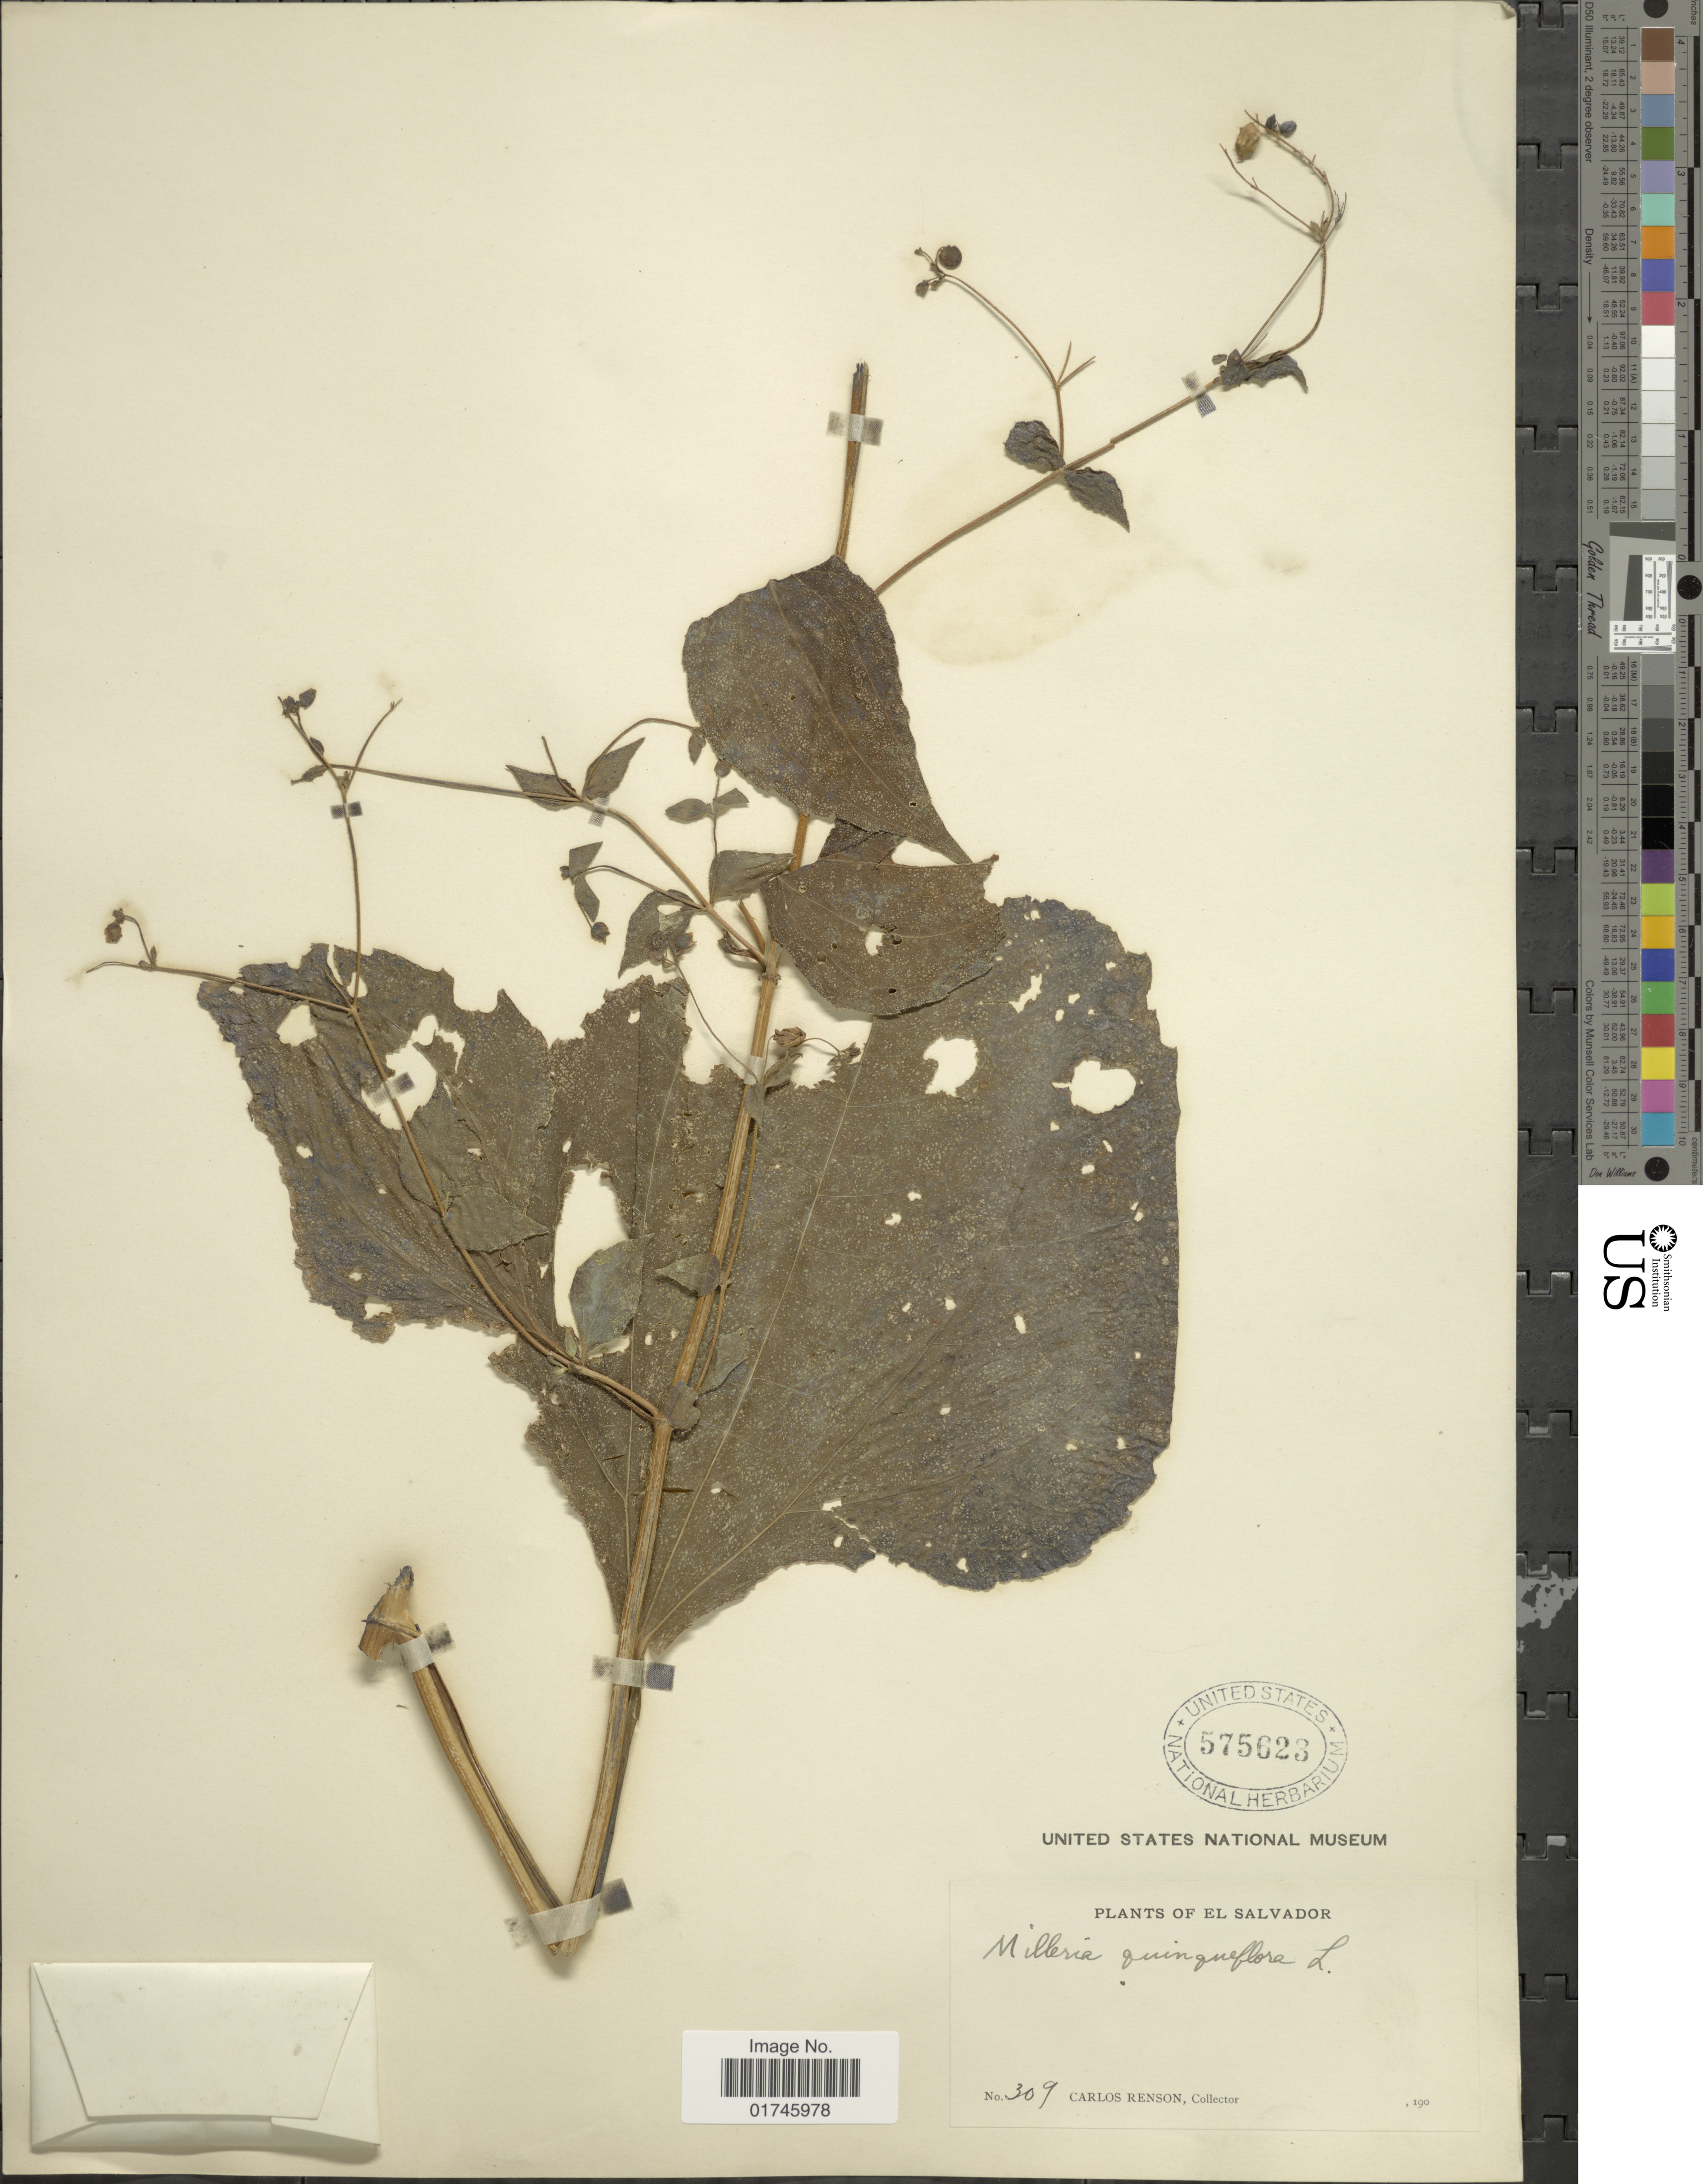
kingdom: Plantae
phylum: Tracheophyta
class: Magnoliopsida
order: Asterales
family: Asteraceae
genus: Milleria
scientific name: Milleria quinqueflora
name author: L.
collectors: C. Renson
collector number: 309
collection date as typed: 190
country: El Salvador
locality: El Salvador.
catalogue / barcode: US 575623